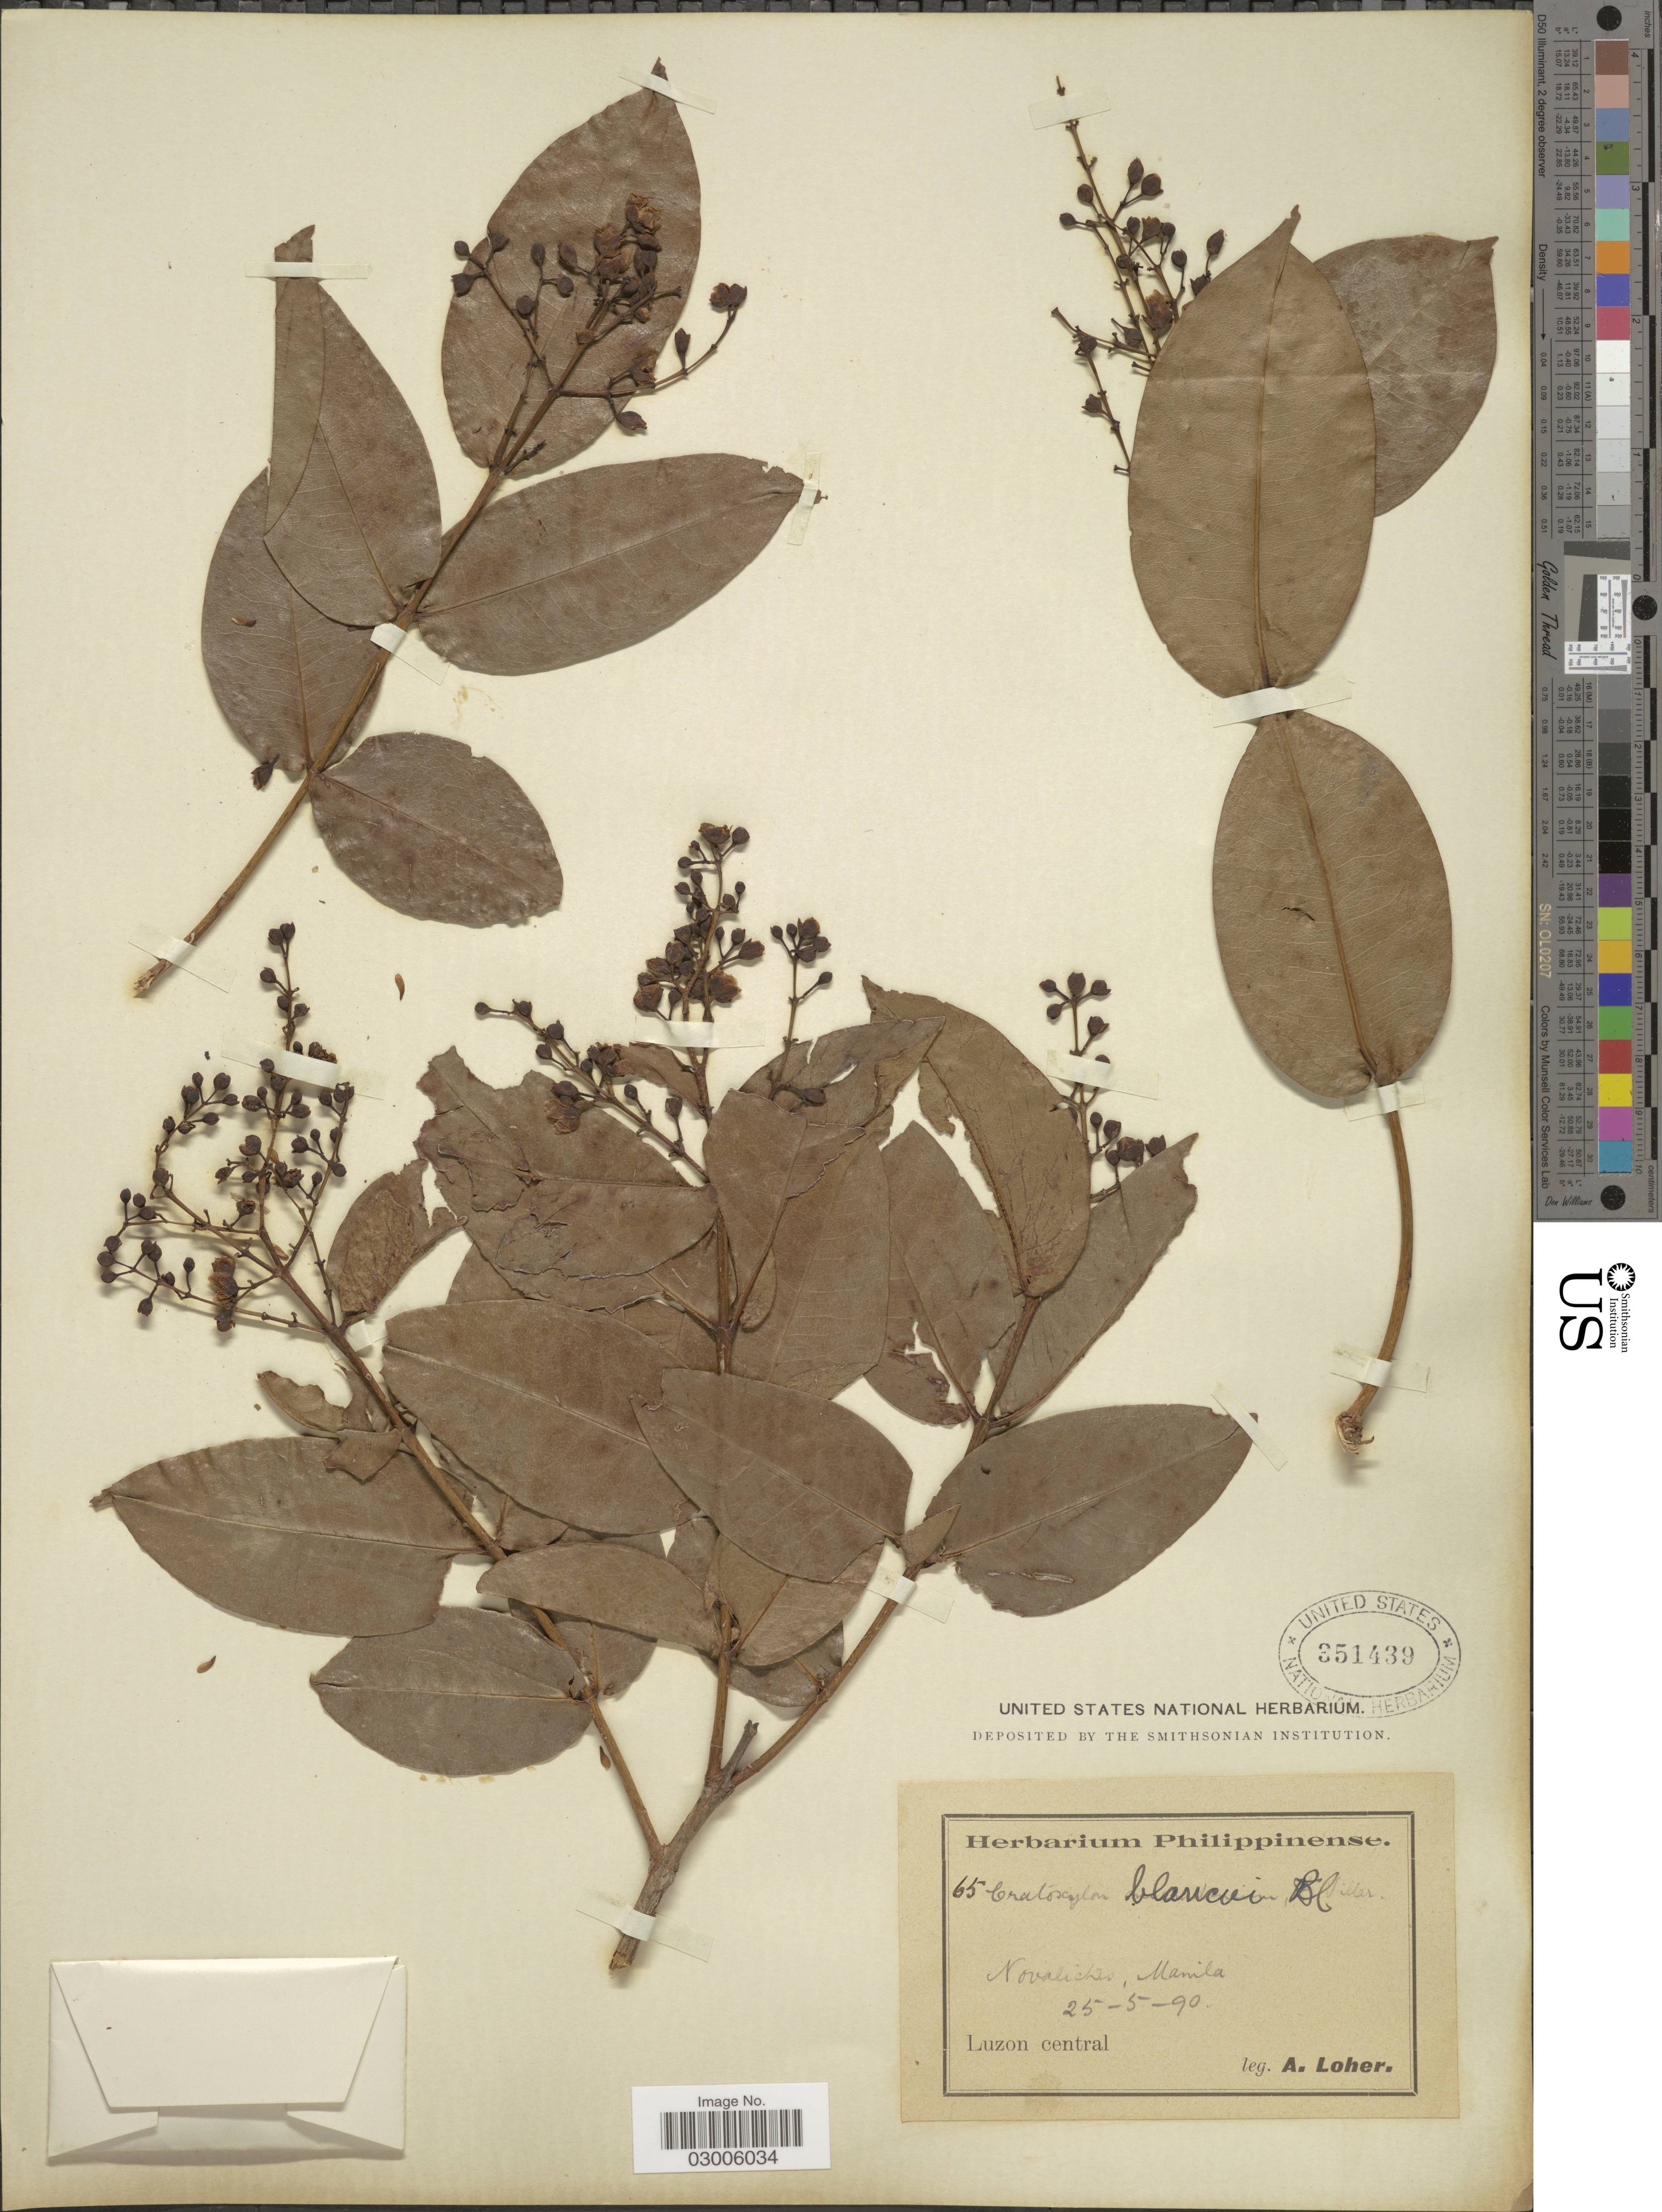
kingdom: Plantae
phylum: Tracheophyta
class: Magnoliopsida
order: Malpighiales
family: Hypericaceae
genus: Cratoxylum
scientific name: Cratoxylum blancoi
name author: Blume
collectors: A. Loher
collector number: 65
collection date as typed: Transcribed d/m/y: 25/5/90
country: Philippines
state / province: Central Luzon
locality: Novaliches, Manila. Luzon central.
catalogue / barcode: US 351439